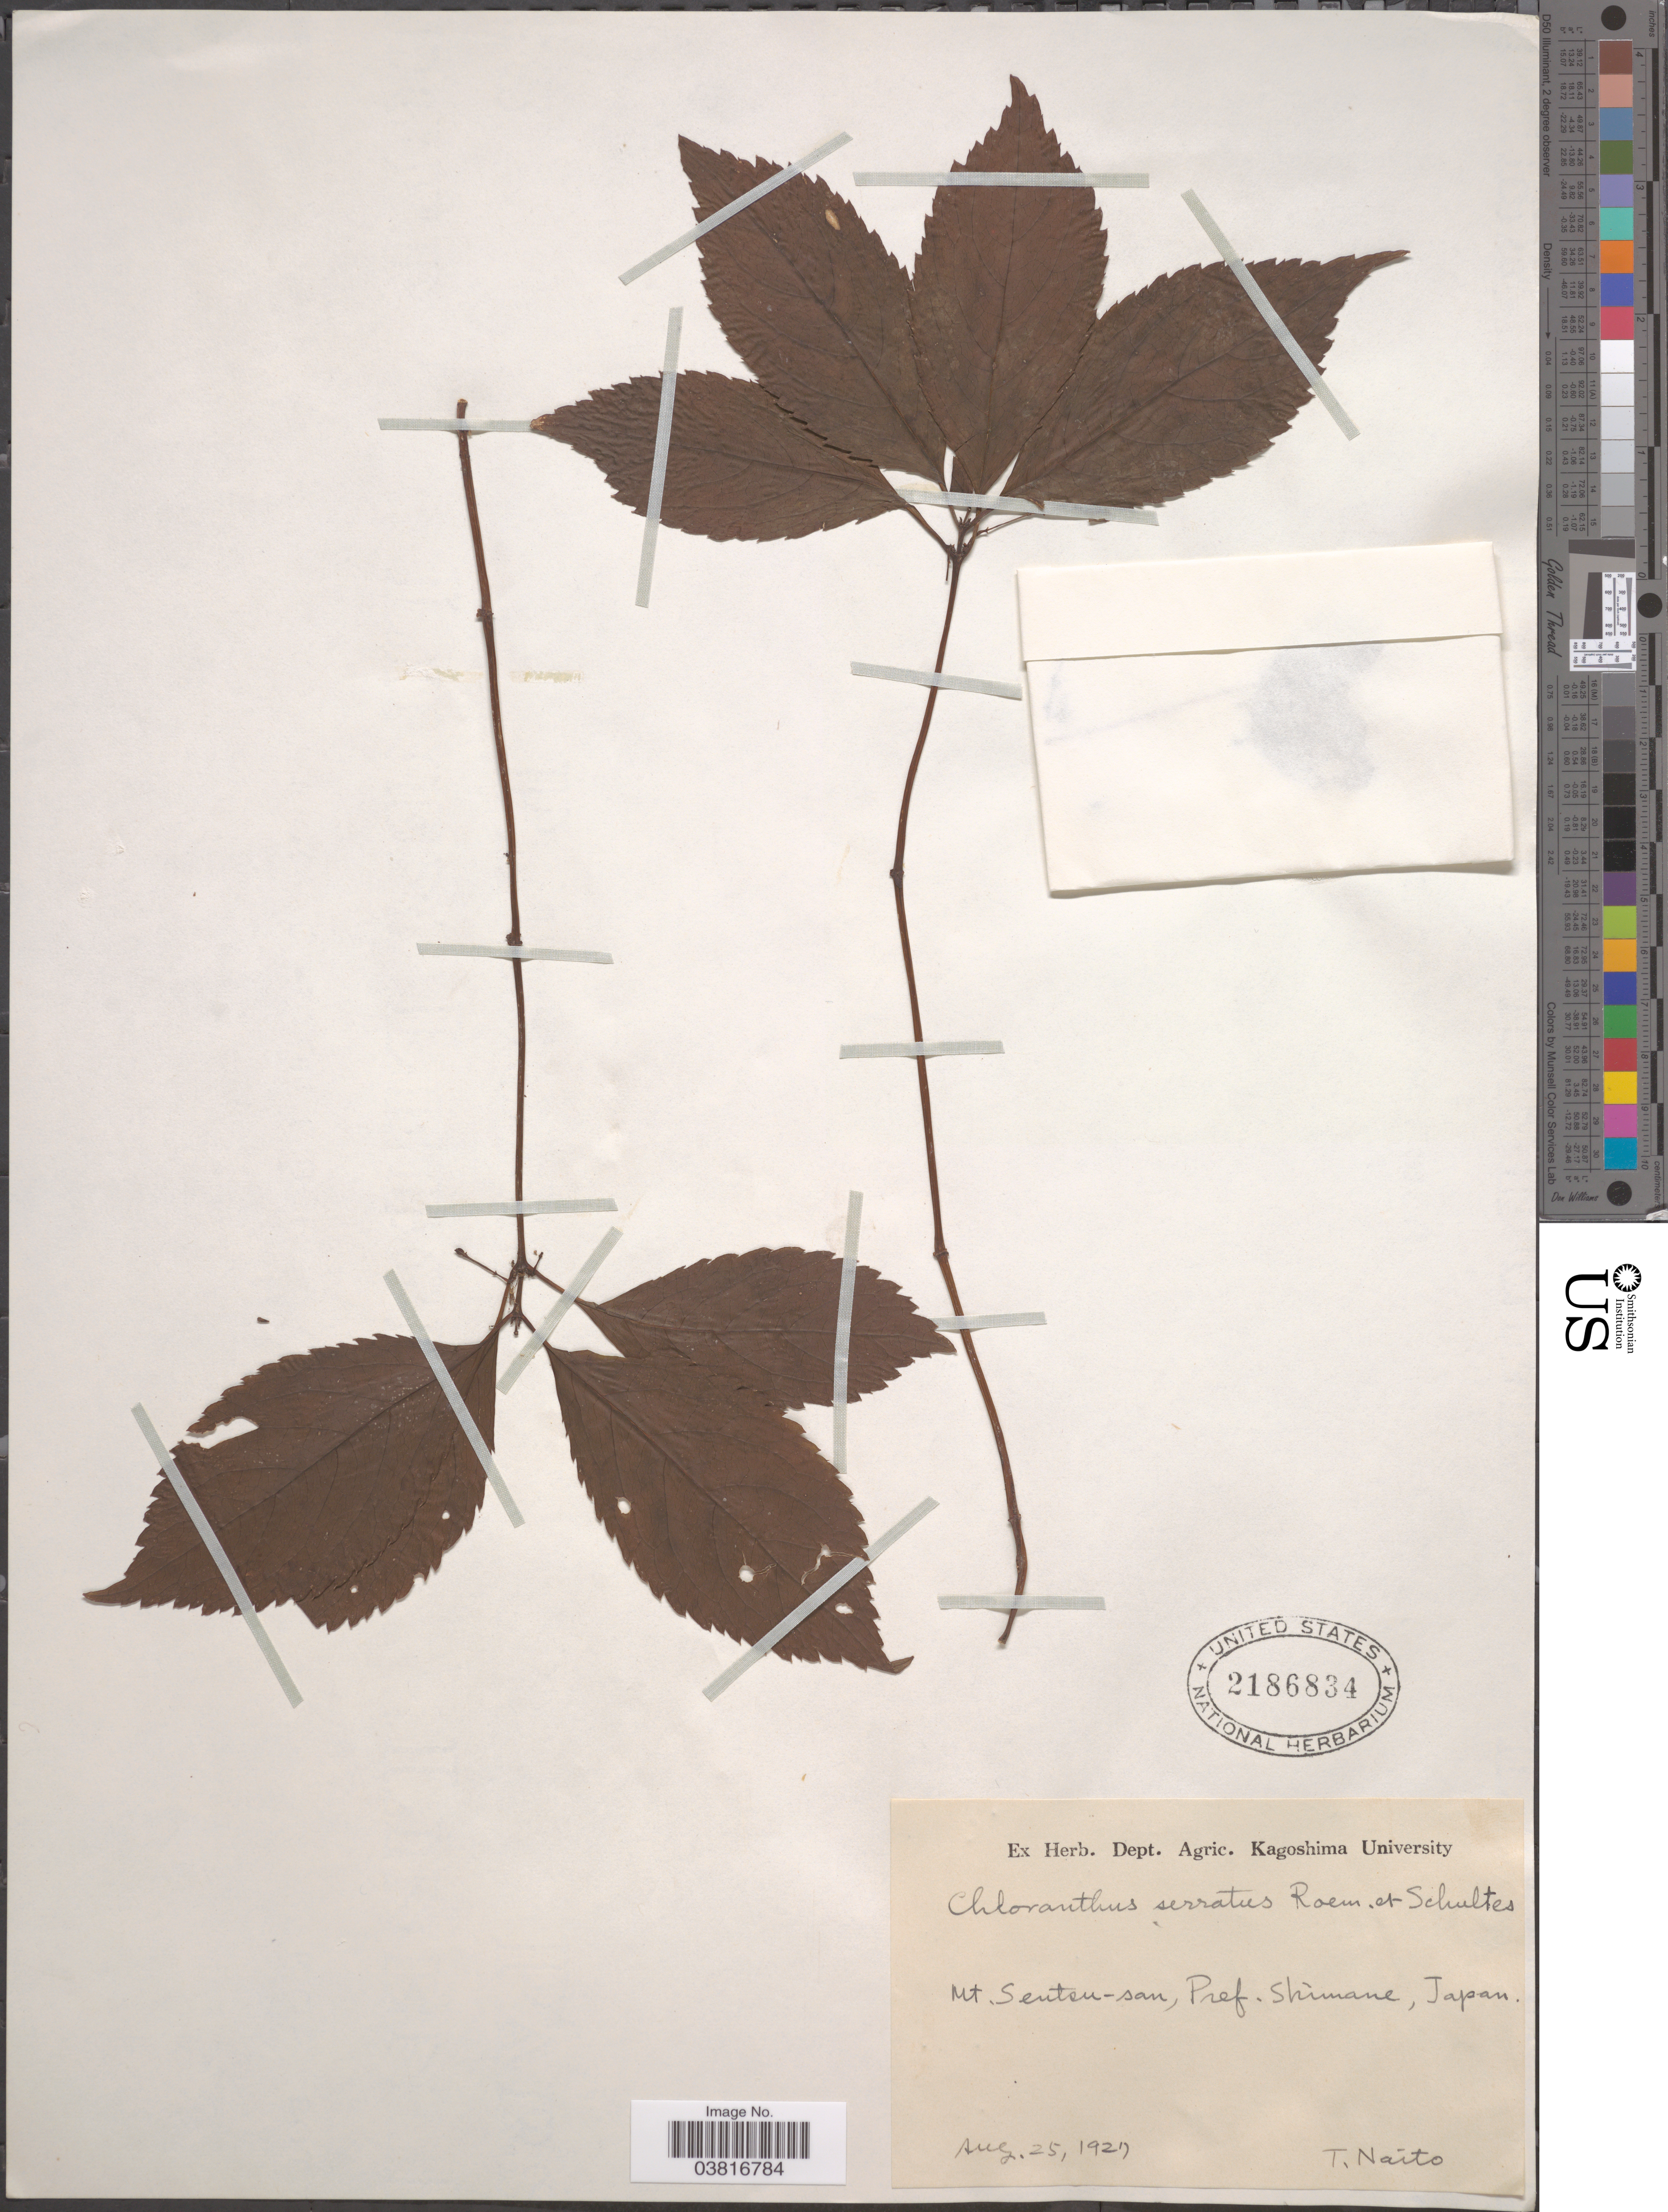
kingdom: Plantae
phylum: Tracheophyta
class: Magnoliopsida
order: Chloranthales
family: Chloranthaceae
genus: Chloranthus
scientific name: Chloranthus serratus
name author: (Thunb.) Roem. & Schult.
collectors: T. Naito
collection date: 1927-08-25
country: Japan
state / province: Simane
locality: Mt. Sentsu-san, Pref. Shimane.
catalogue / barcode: US 2186834